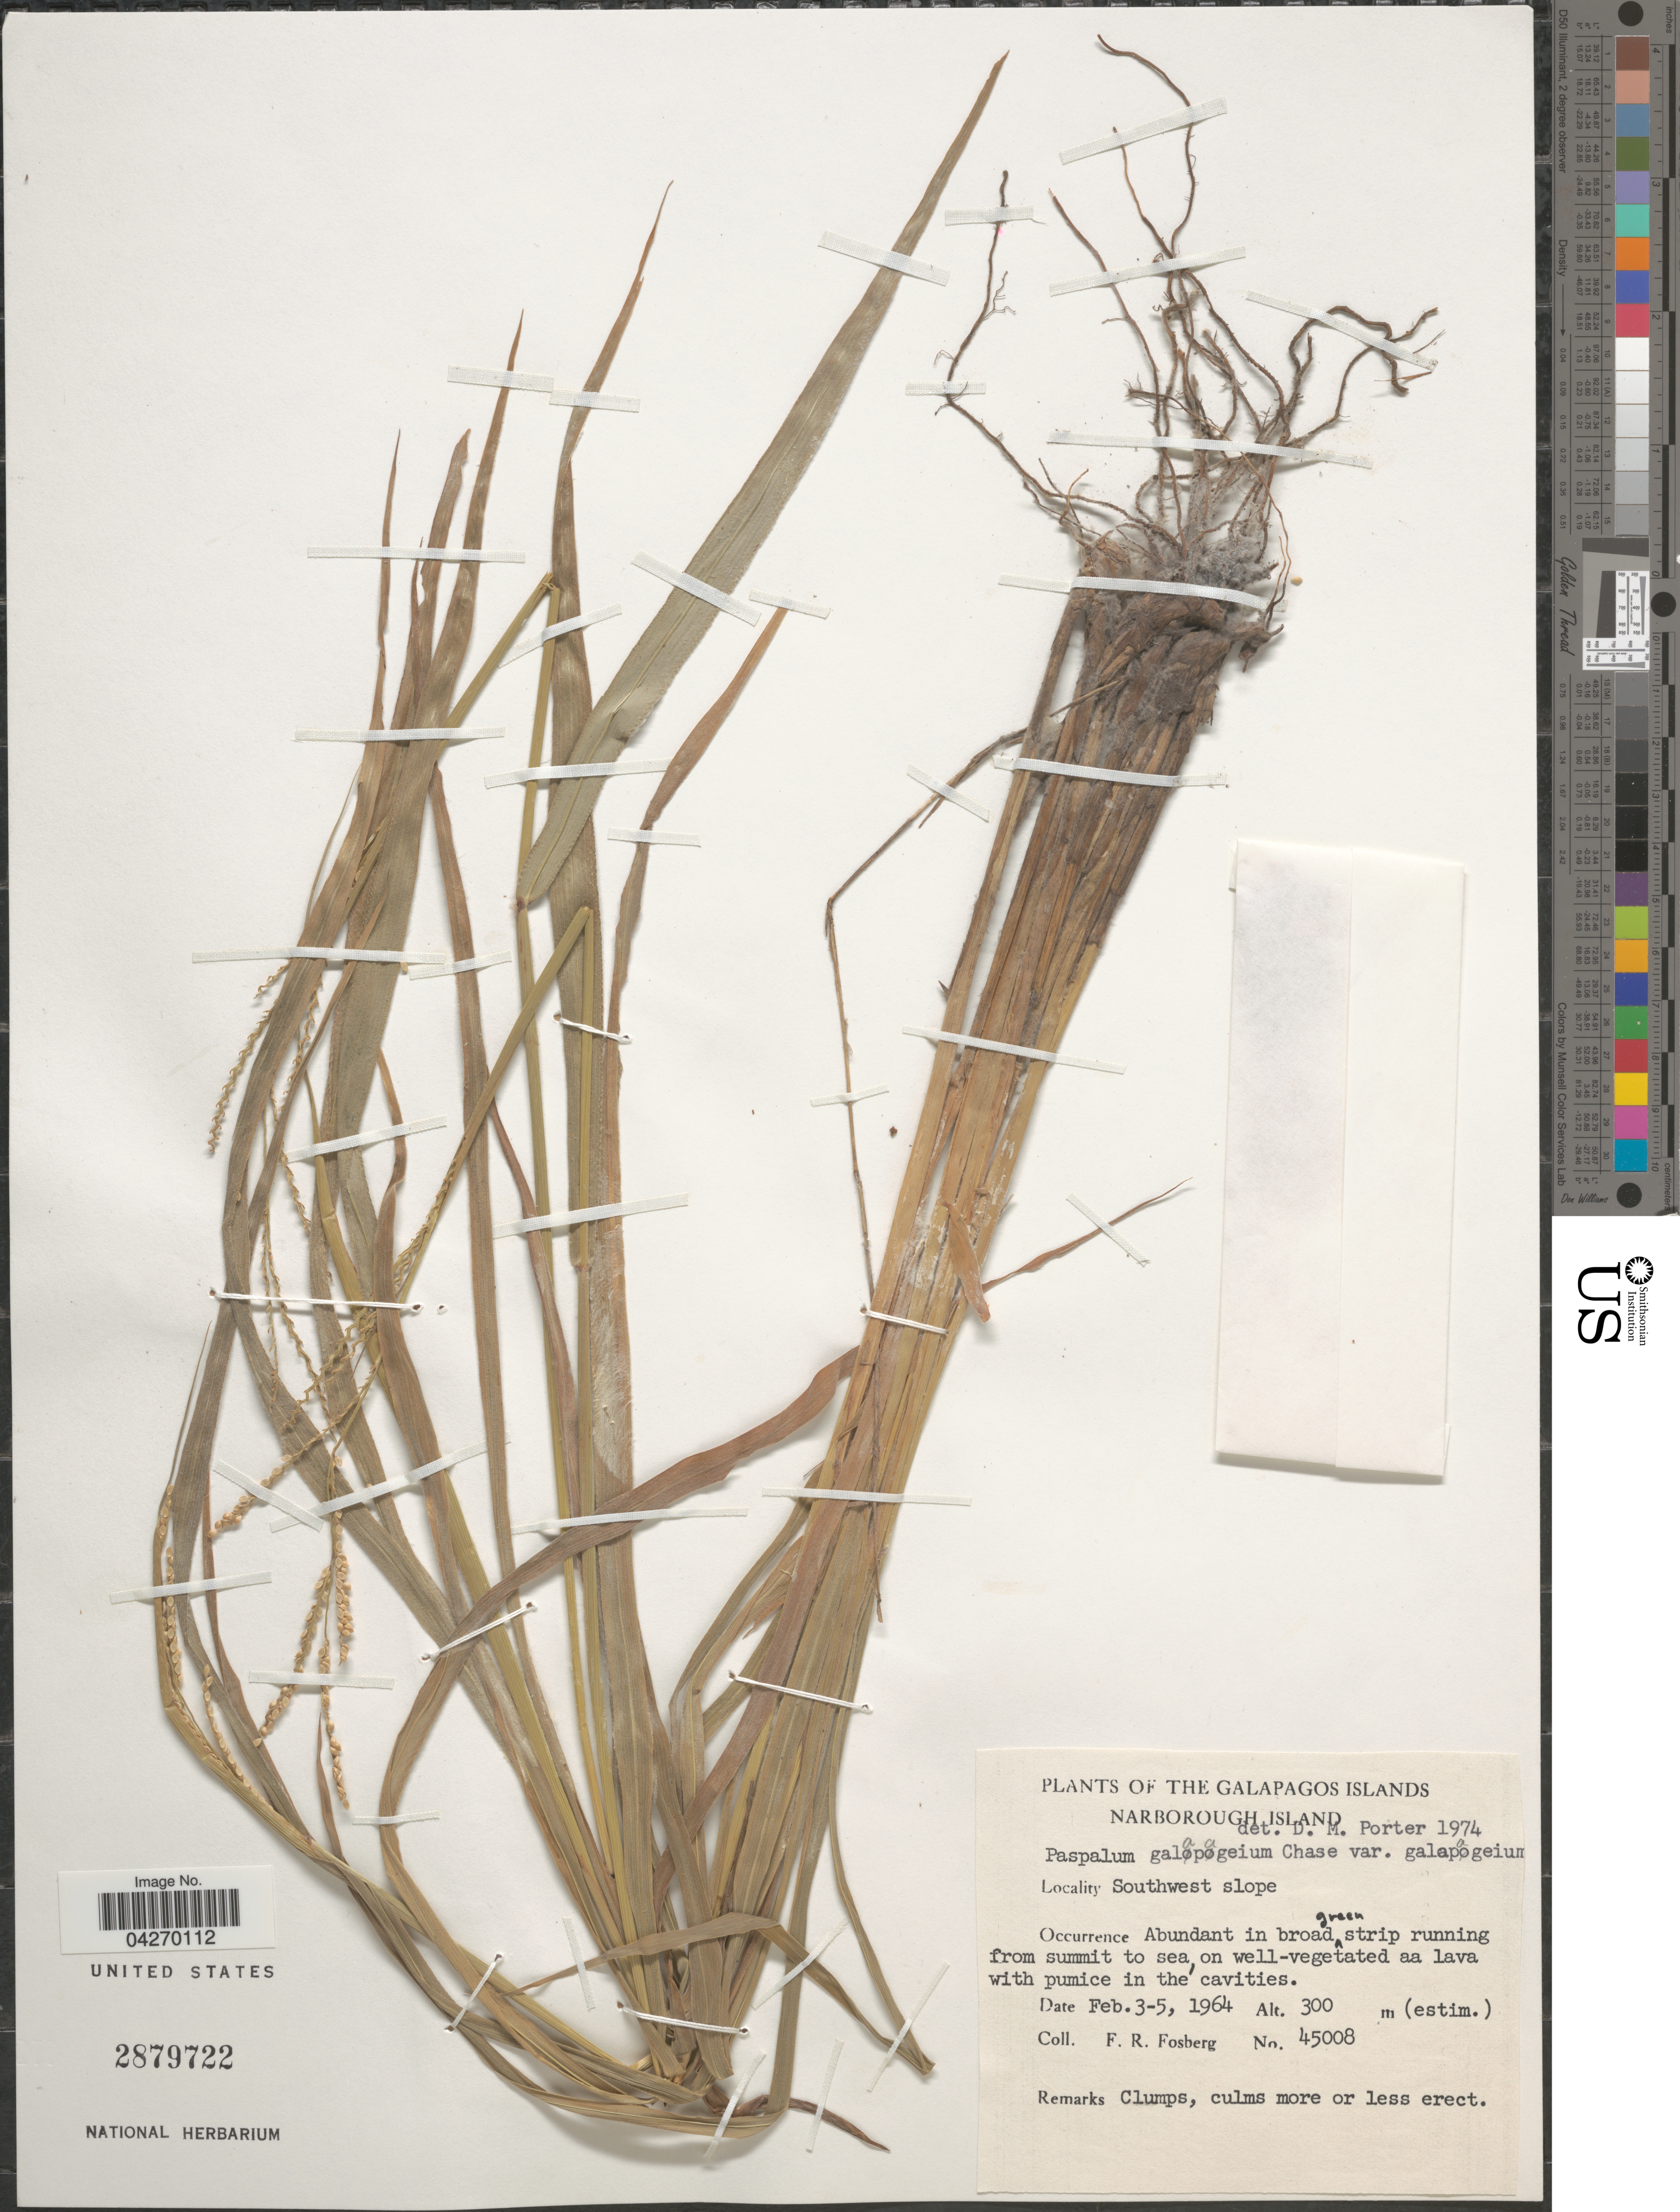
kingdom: Plantae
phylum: Tracheophyta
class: Liliopsida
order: Poales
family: Poaceae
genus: Paspalum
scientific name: Paspalum galapageium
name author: Chase ex Hitchc.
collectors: F. R. Fosberg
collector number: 45008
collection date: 1964-02-03/1964-02-05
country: Ecuador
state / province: Colón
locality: Galapagos Islands. Narborough Island. Southwest slope. Abundant in broadgreen strip running from summit to sea, on well-vegetated aa lava with pumice in the cavities.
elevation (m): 300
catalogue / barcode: US 2879722